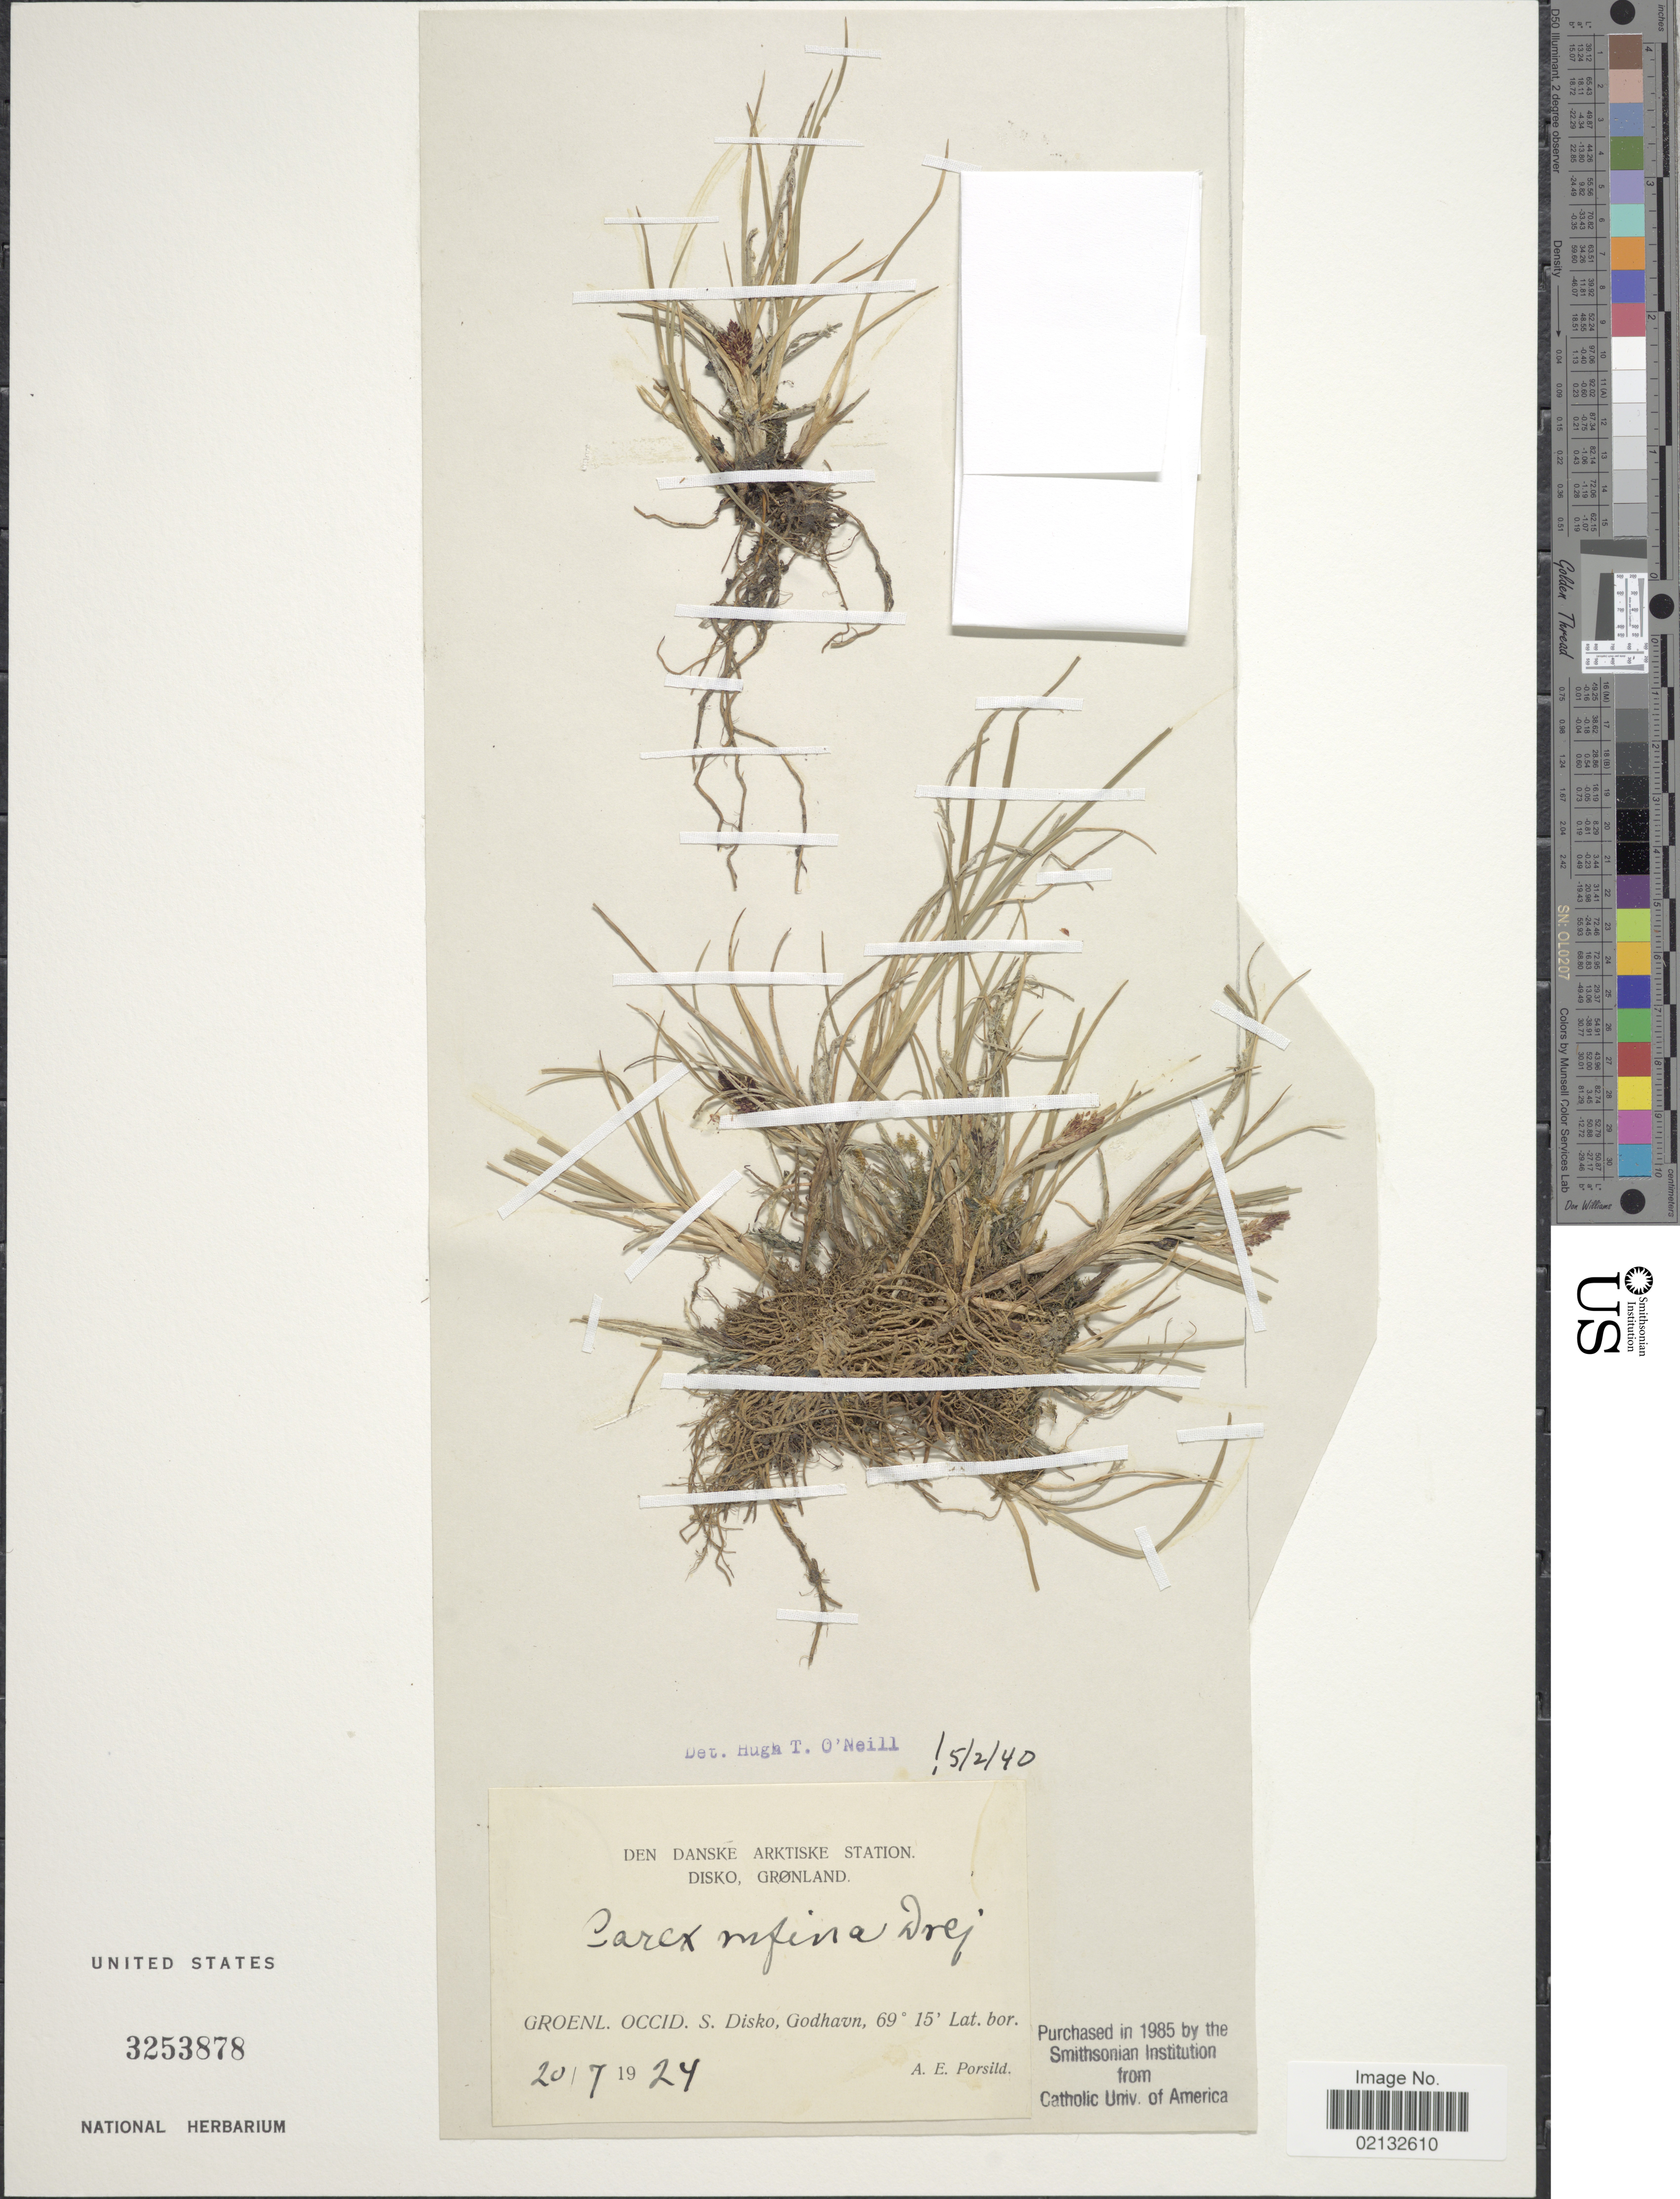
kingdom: Plantae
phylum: Tracheophyta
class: Liliopsida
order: Poales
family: Cyperaceae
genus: Carex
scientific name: Carex rufina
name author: Drejer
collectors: A. E. Porsild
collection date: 1924-07-20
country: Greenland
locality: Groenl. Occid. S. Disko, Godhavn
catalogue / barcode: US 3253878